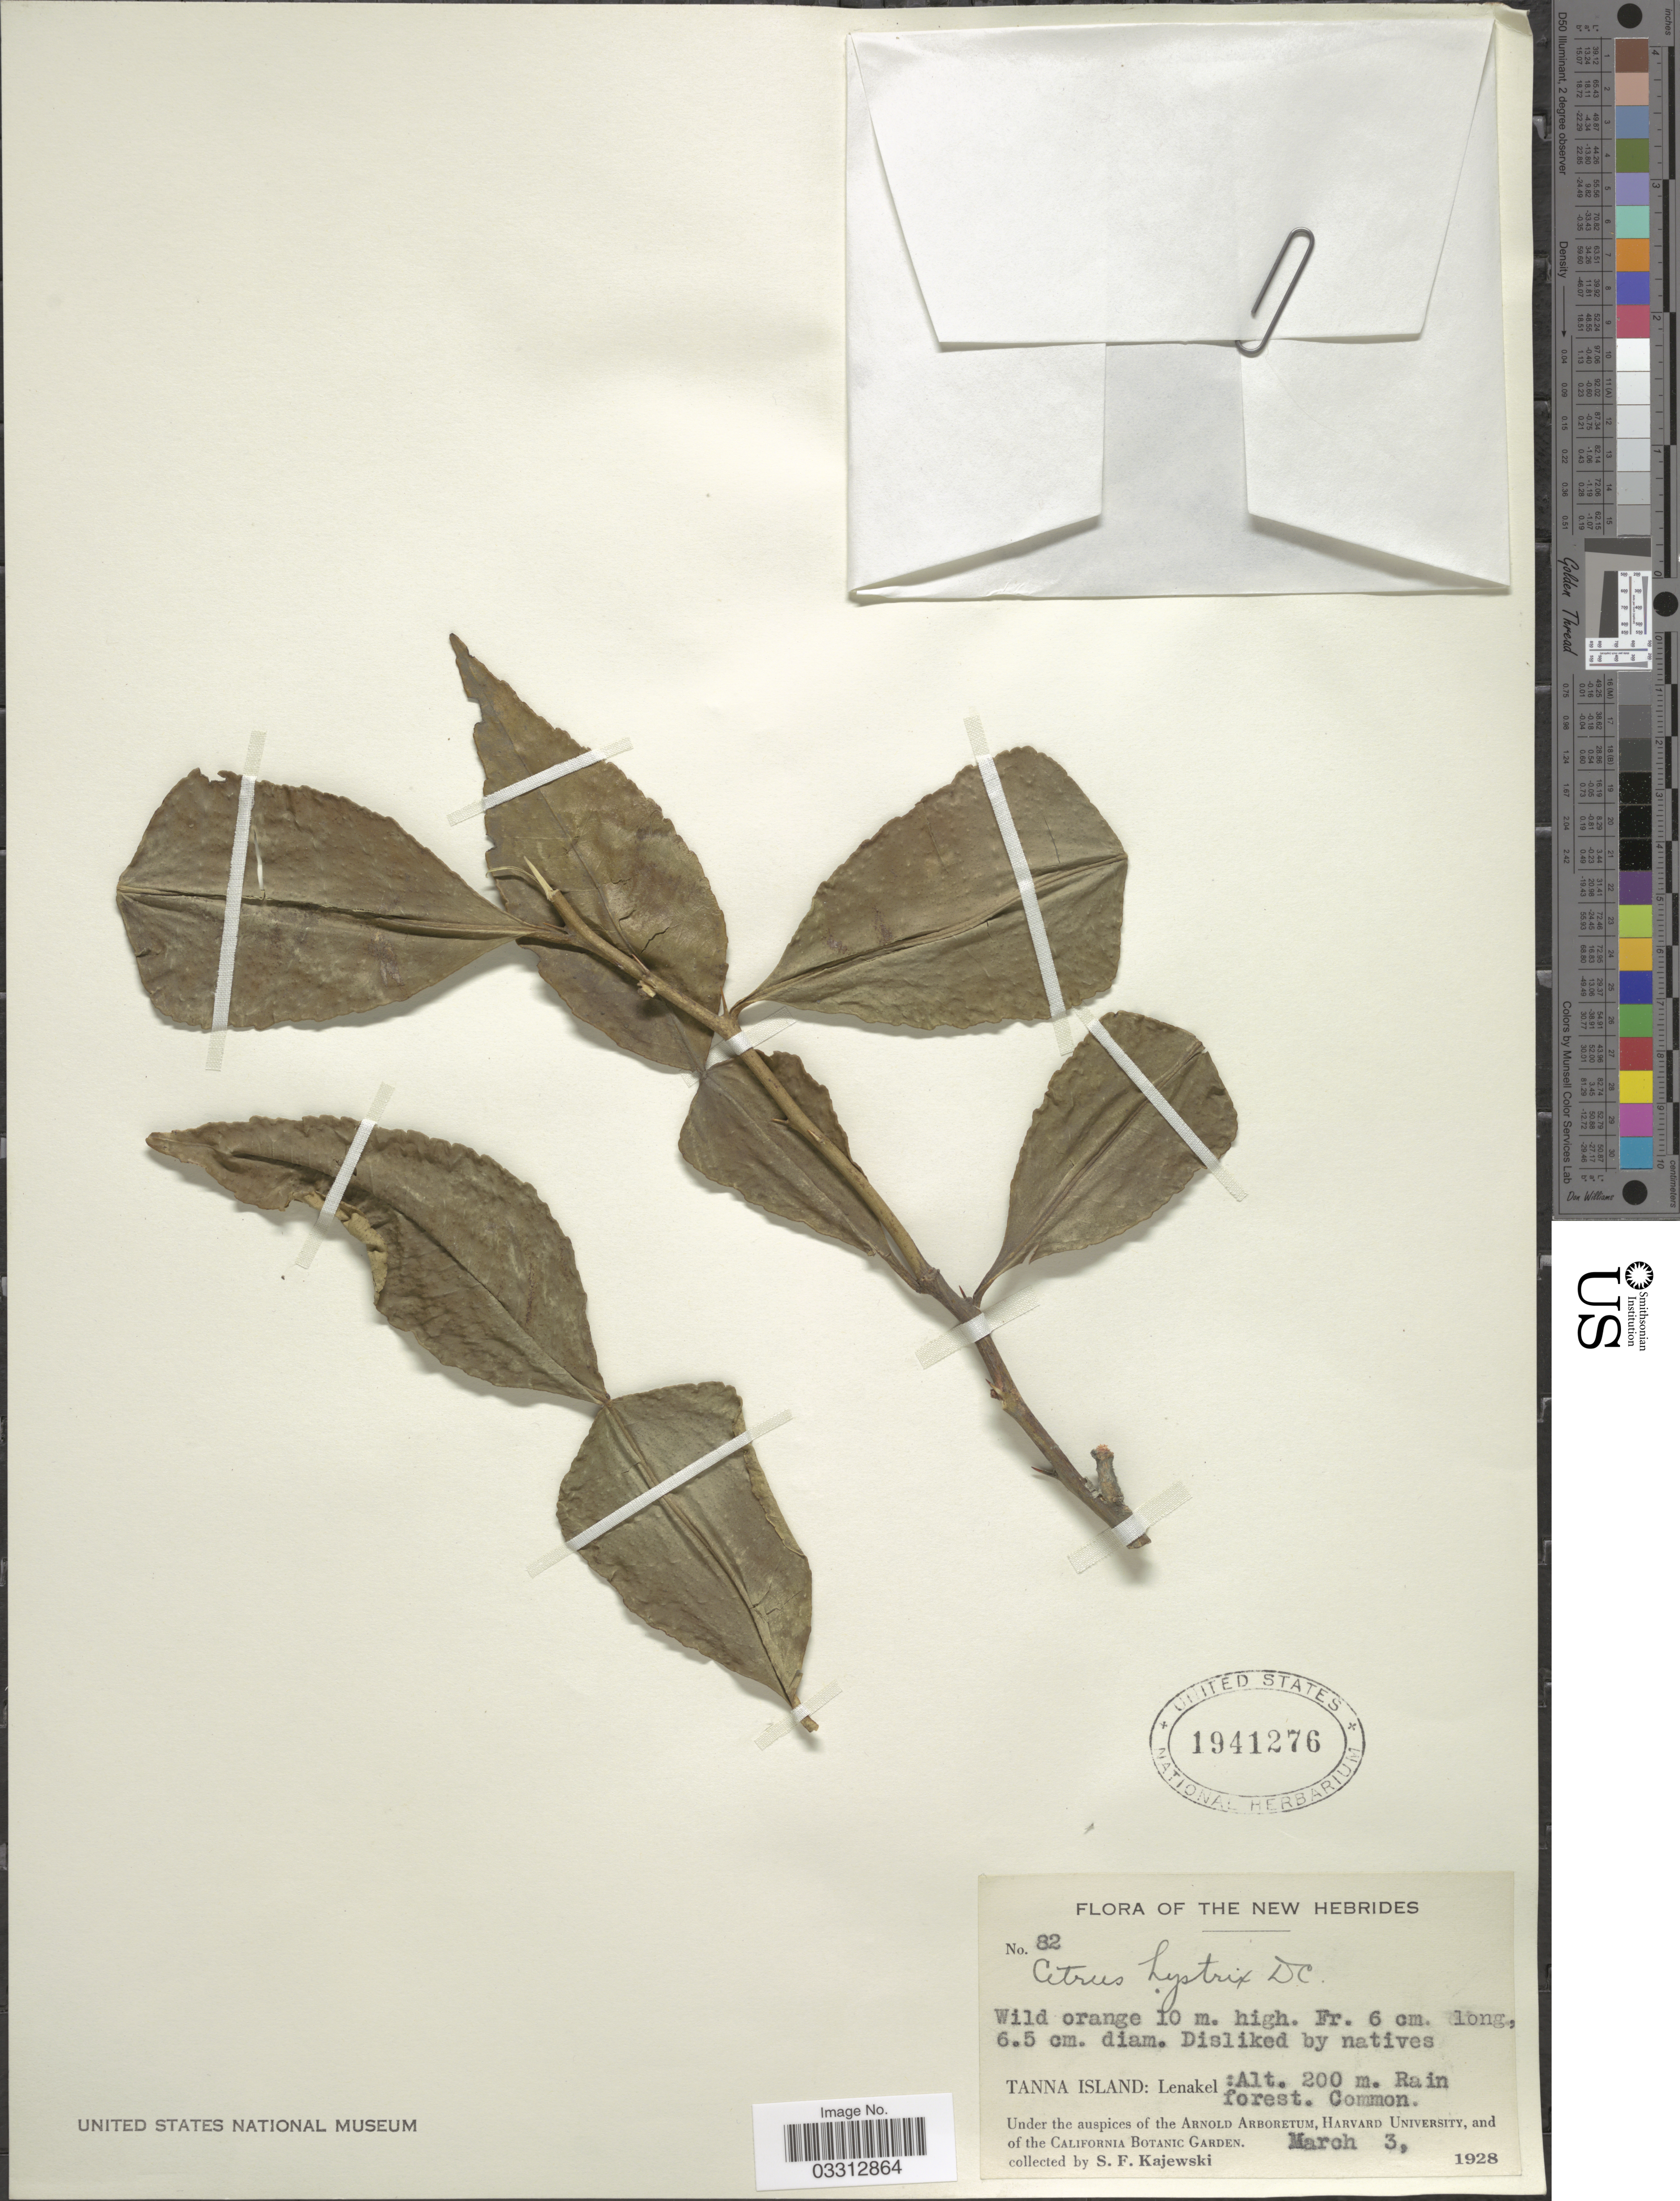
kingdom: Plantae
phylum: Tracheophyta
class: Magnoliopsida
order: Sapindales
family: Rutaceae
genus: Citrus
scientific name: Citrus hystrix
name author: DC.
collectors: S. Kajewski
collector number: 82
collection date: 1928-03-03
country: Vanuatu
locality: The New Hebrides. Tanna Island: Lenakel.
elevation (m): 200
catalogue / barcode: US 1941276